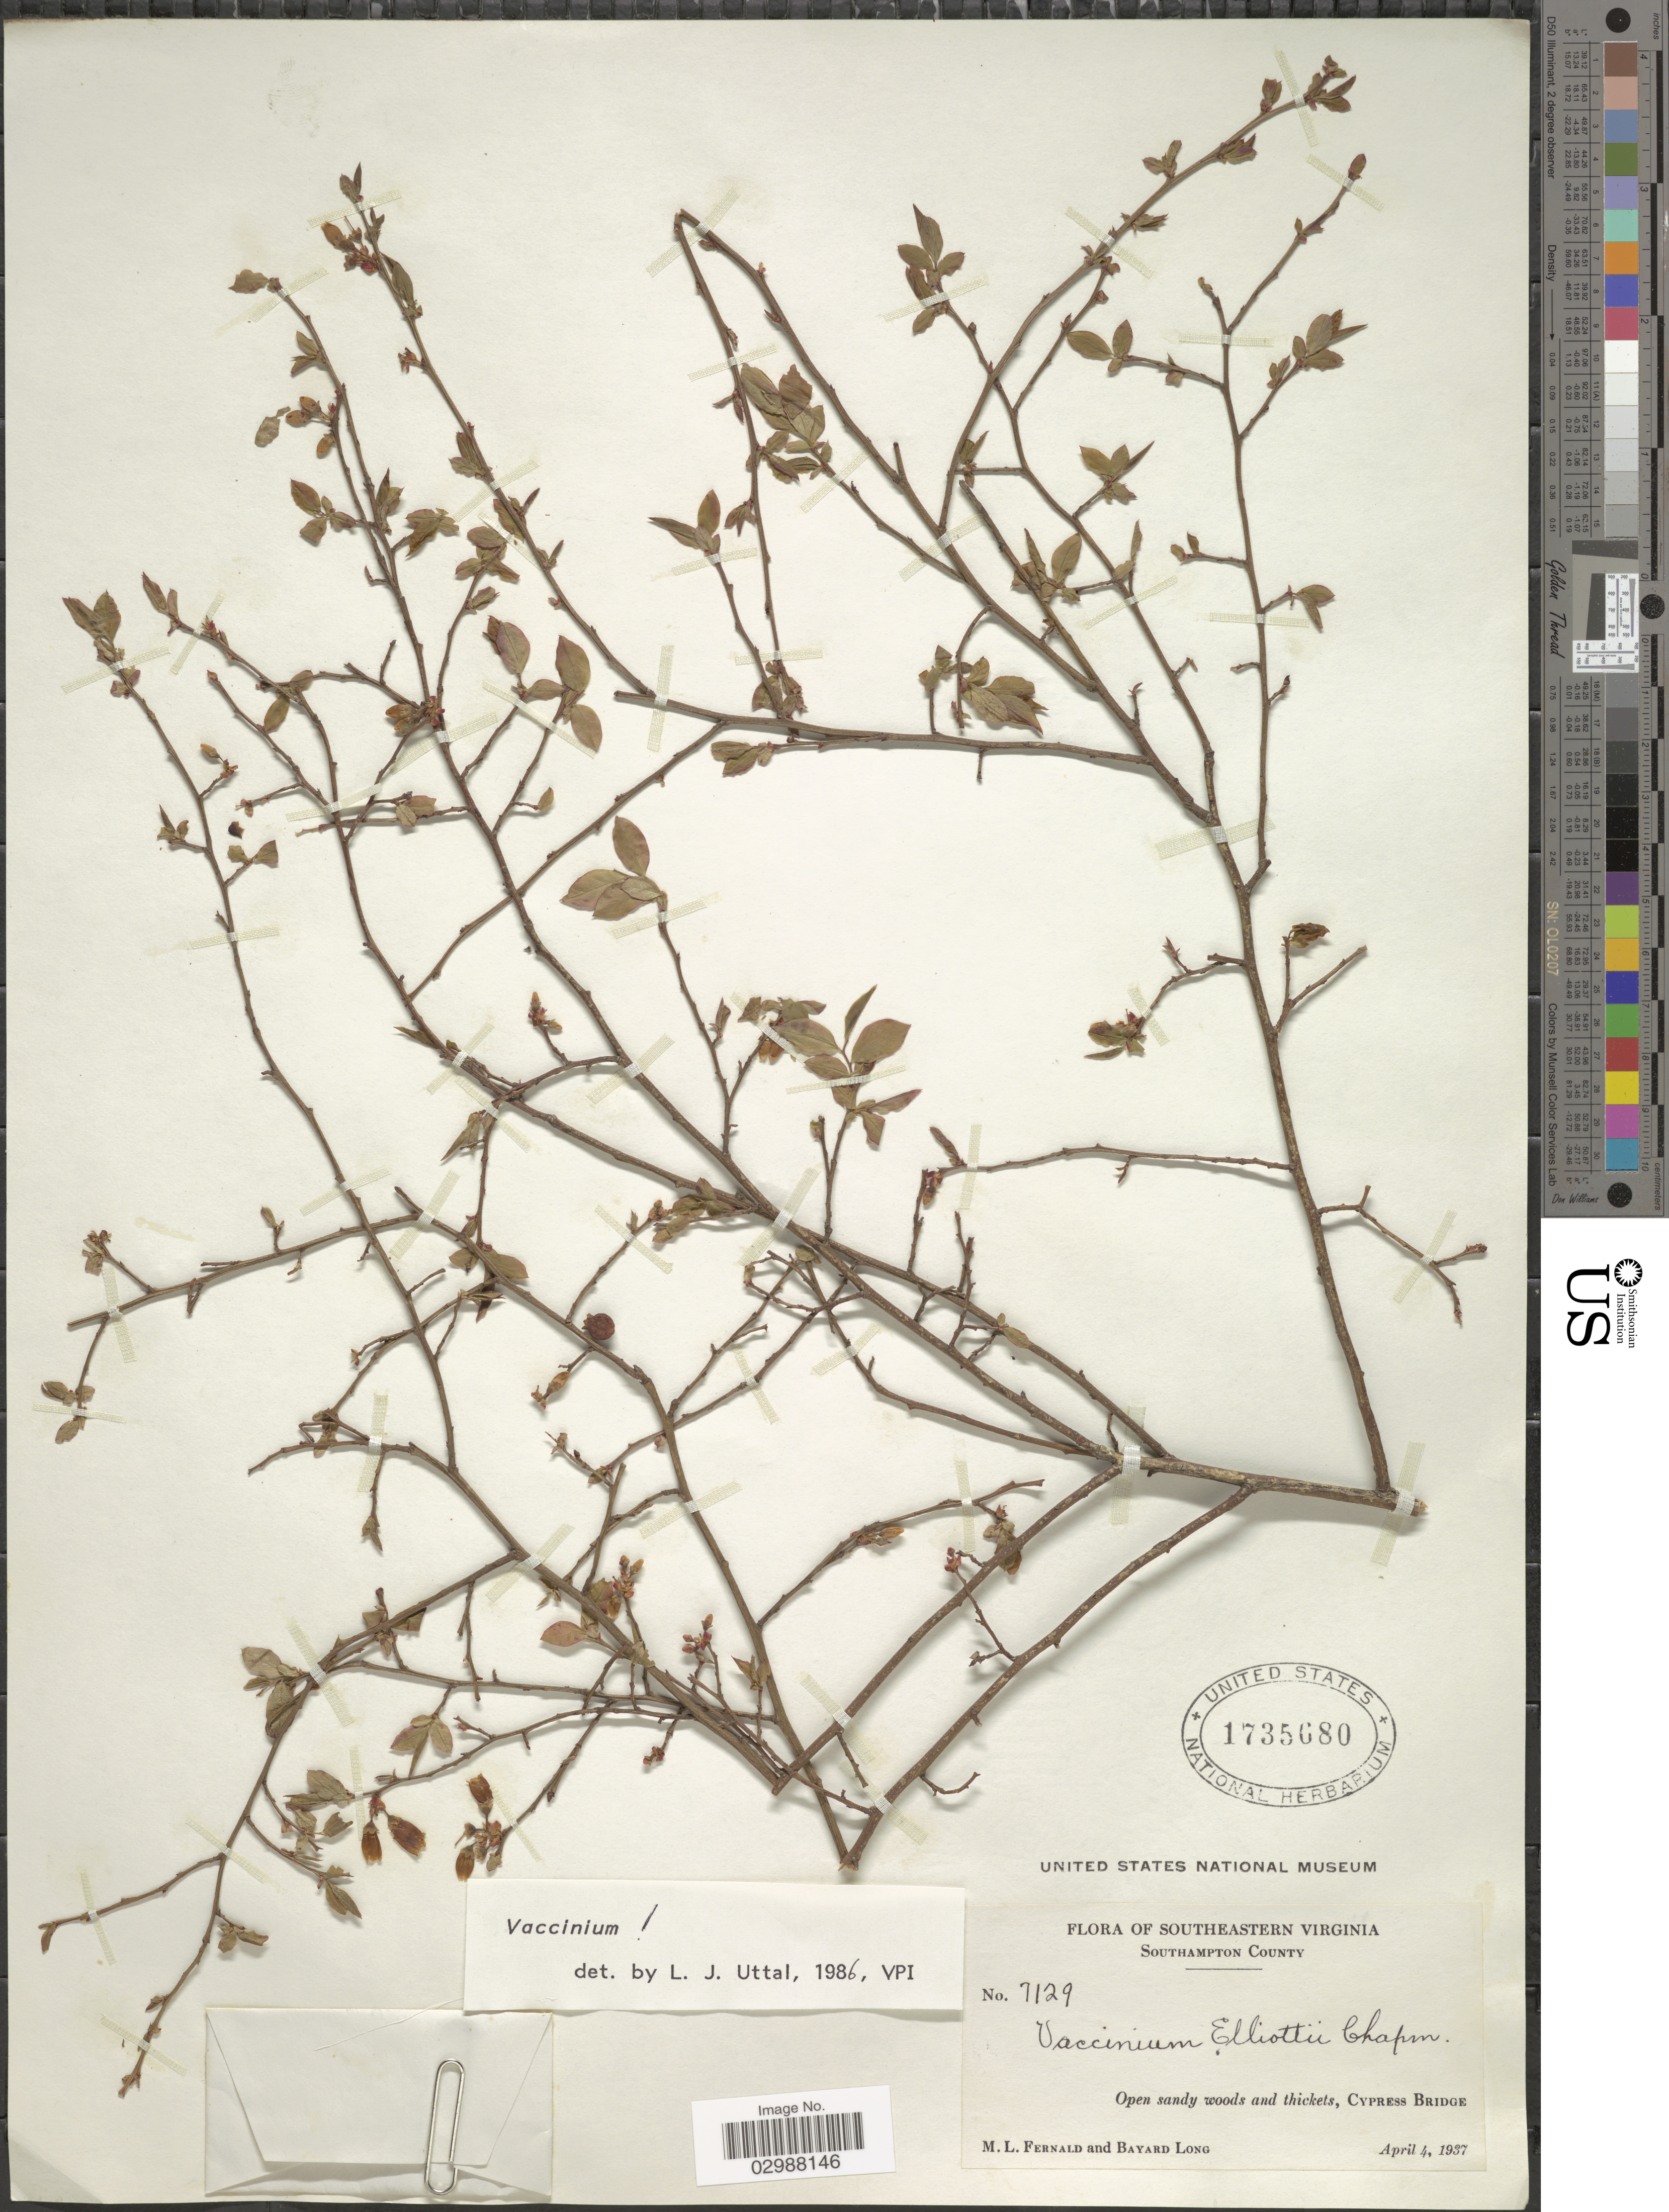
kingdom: Plantae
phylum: Tracheophyta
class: Magnoliopsida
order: Ericales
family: Ericaceae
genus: Vaccinium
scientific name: Vaccinium elliottii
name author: Chapm.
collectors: M. L. Fernald & B. Long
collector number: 7129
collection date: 1937-04-04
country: United States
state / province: Virginia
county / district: Southampton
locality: Southeastern Virginia. Southampton County. Cypress Bridge.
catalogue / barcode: US 1735680